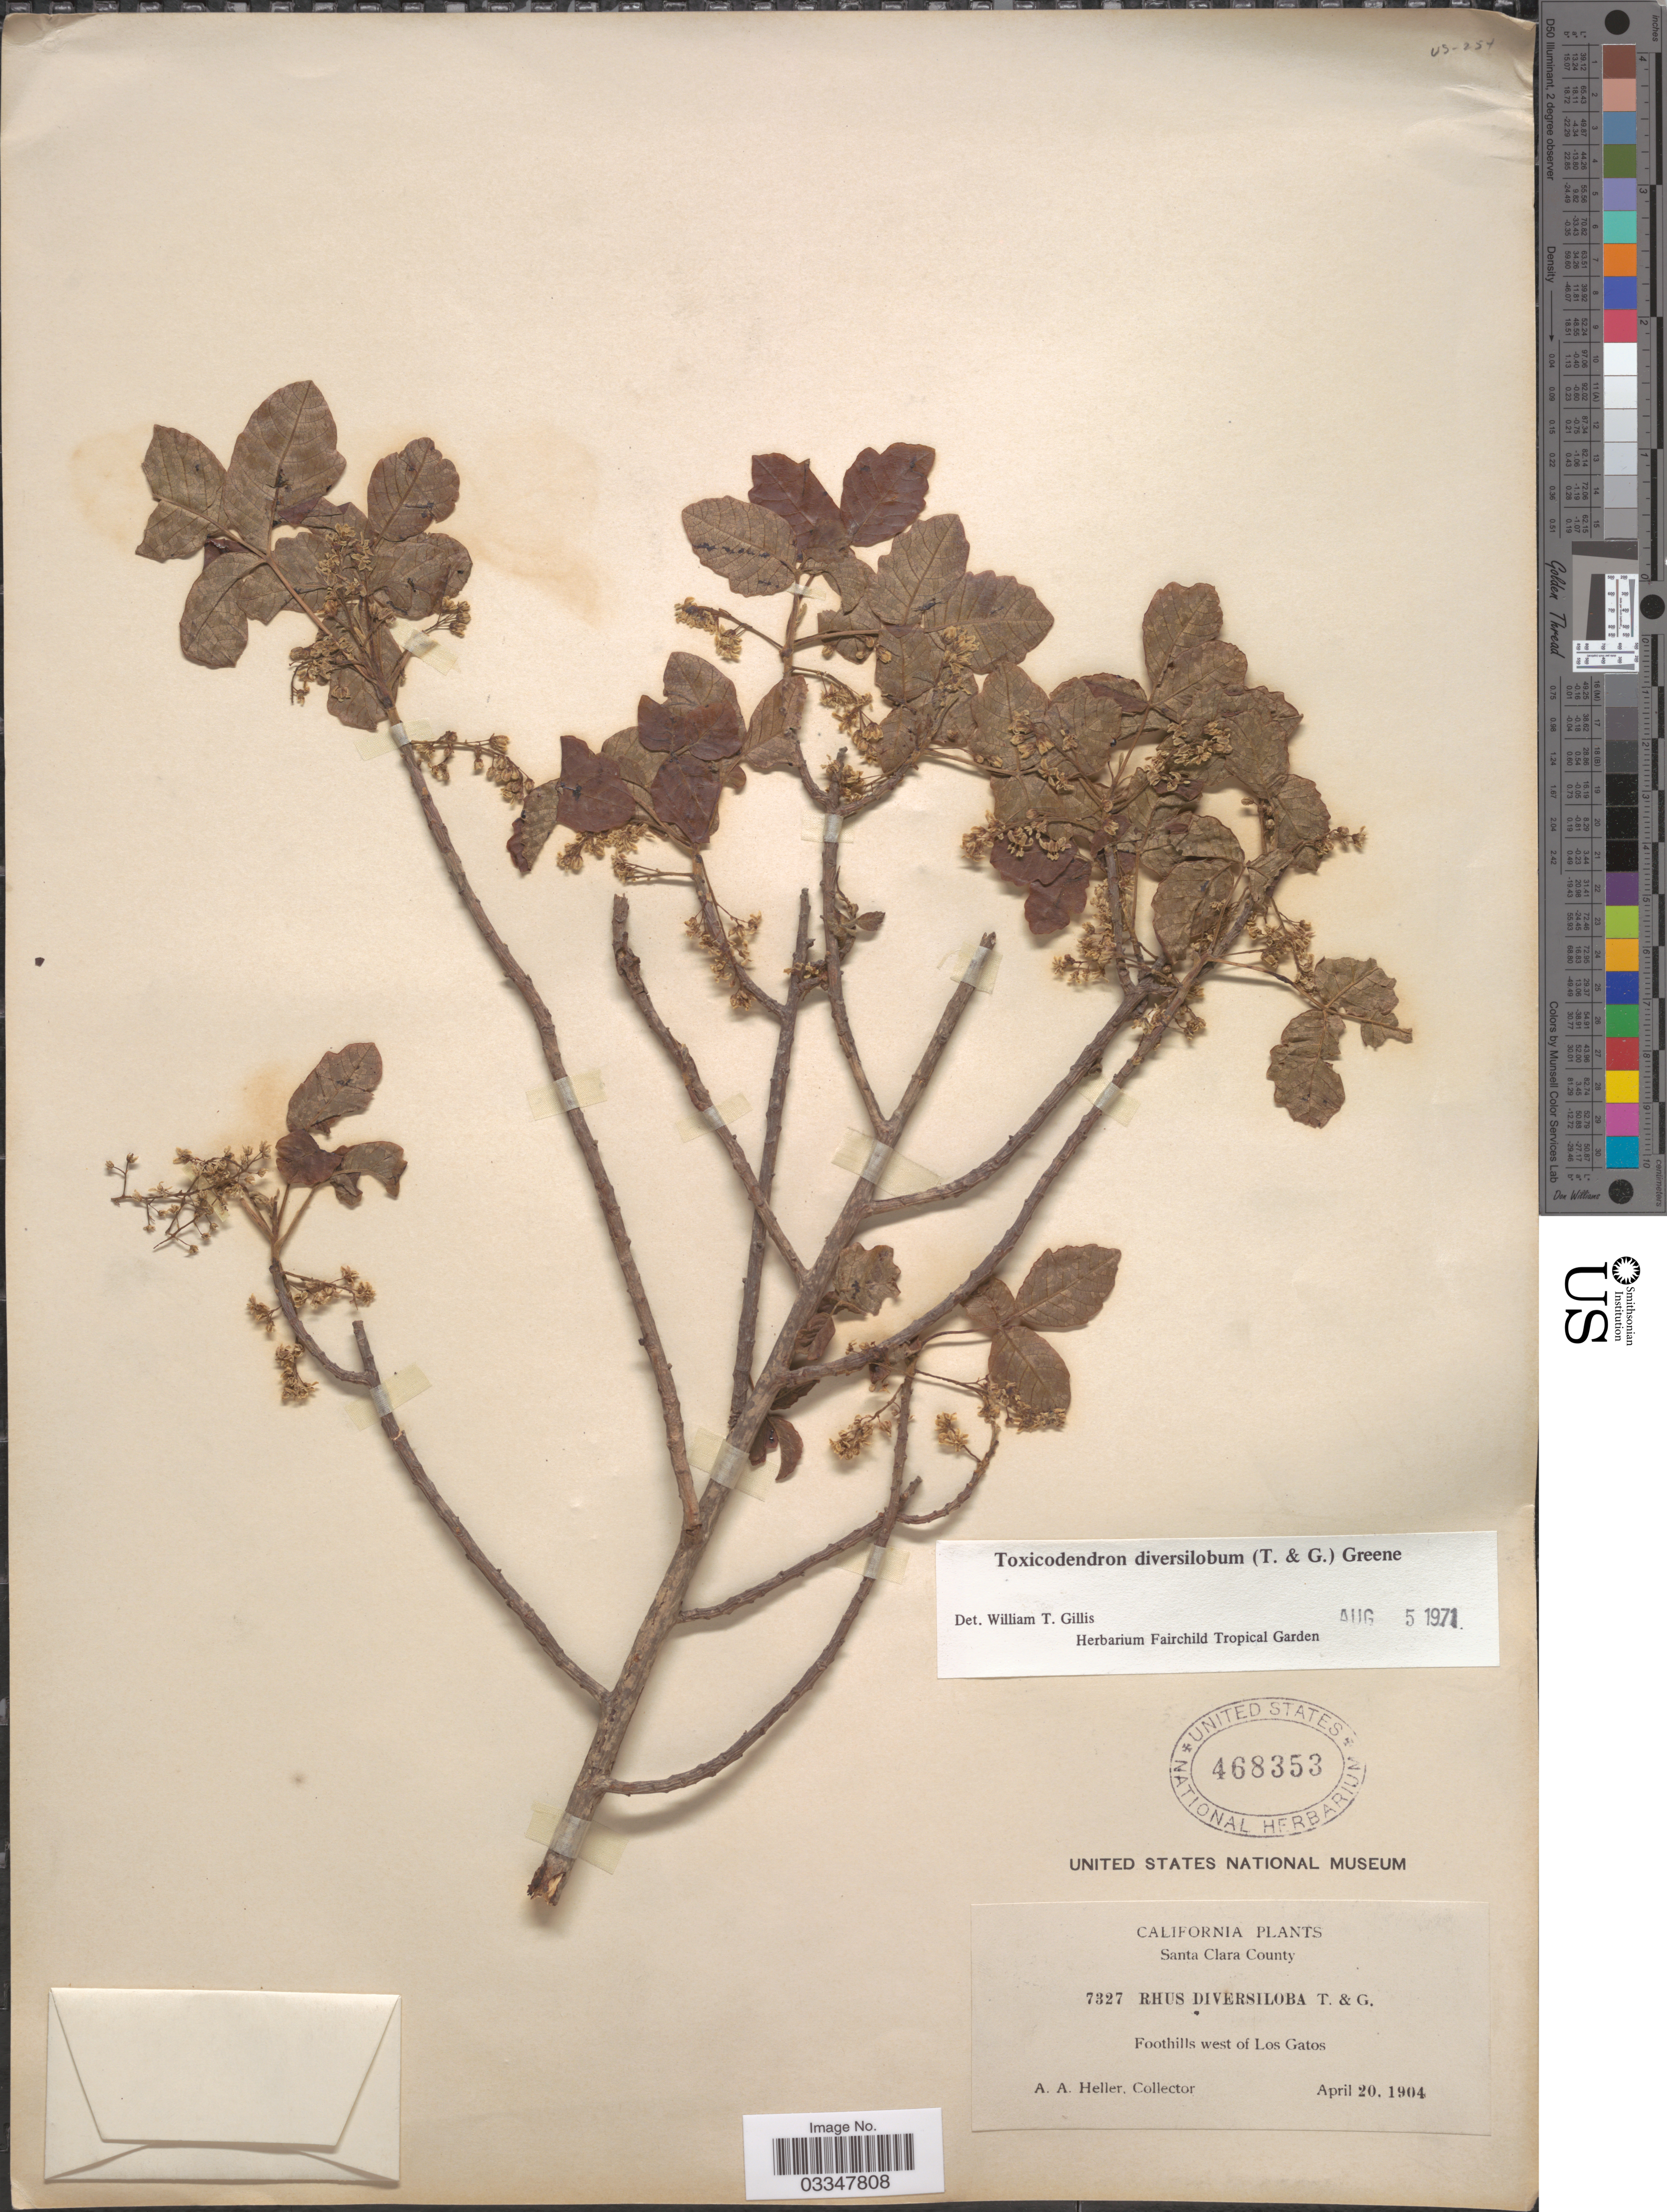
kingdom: Plantae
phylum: Tracheophyta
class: Magnoliopsida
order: Sapindales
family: Anacardiaceae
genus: Toxicodendron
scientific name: Toxicodendron diversilobum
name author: (Torr. & A. Gray) Greene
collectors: A. A. Heller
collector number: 7327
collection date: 1904-04-20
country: United States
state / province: California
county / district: Santa Clara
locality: Santa Clara County. Foothills west of Los Gatos.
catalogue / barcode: US 468353